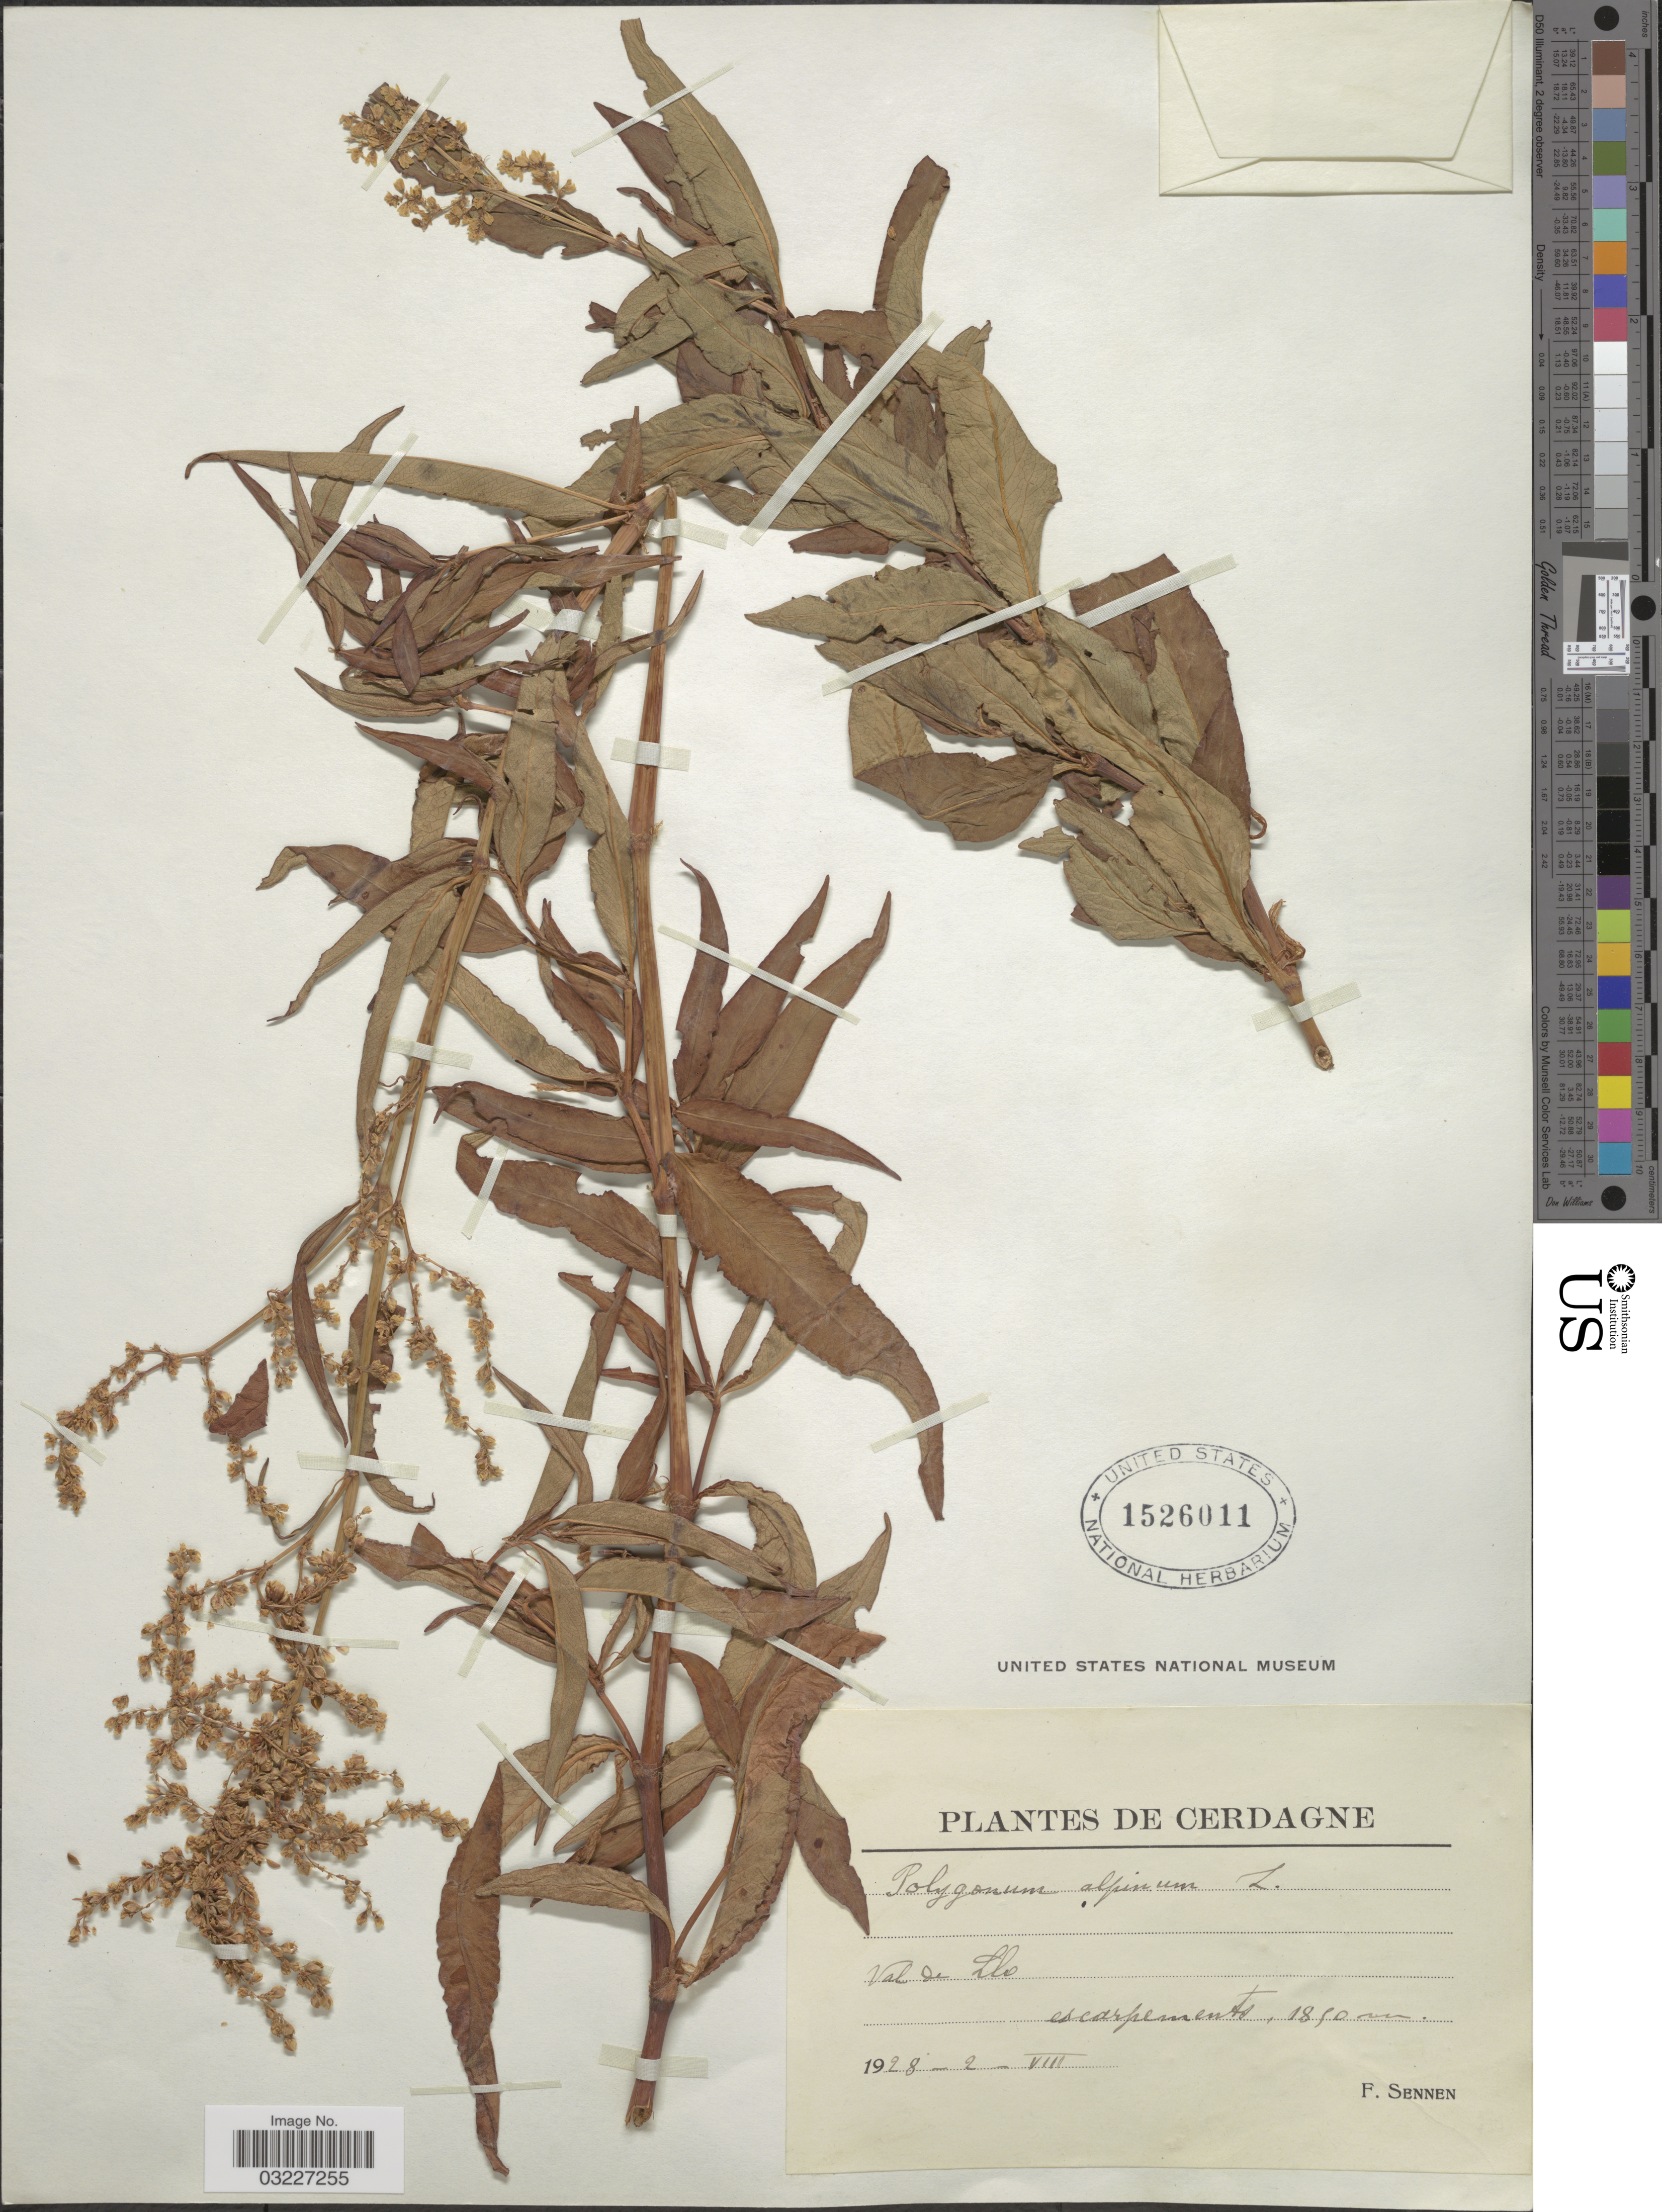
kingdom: Plantae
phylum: Tracheophyta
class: Magnoliopsida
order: Caryophyllales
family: Polygonaceae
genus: Koenigia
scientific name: Koenigia alpina var. alpina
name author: (All.) T.M. Schust. & Reveal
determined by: Strong, Mark T., (BOT), Smithsonian Institution - National Museum of Natural History (UNITED STATES)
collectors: E. Sennen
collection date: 1928-08-02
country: Spain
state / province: Islas Baleares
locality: Cerdagne. Val de Llo escarpemento.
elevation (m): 1850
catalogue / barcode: US 1526011